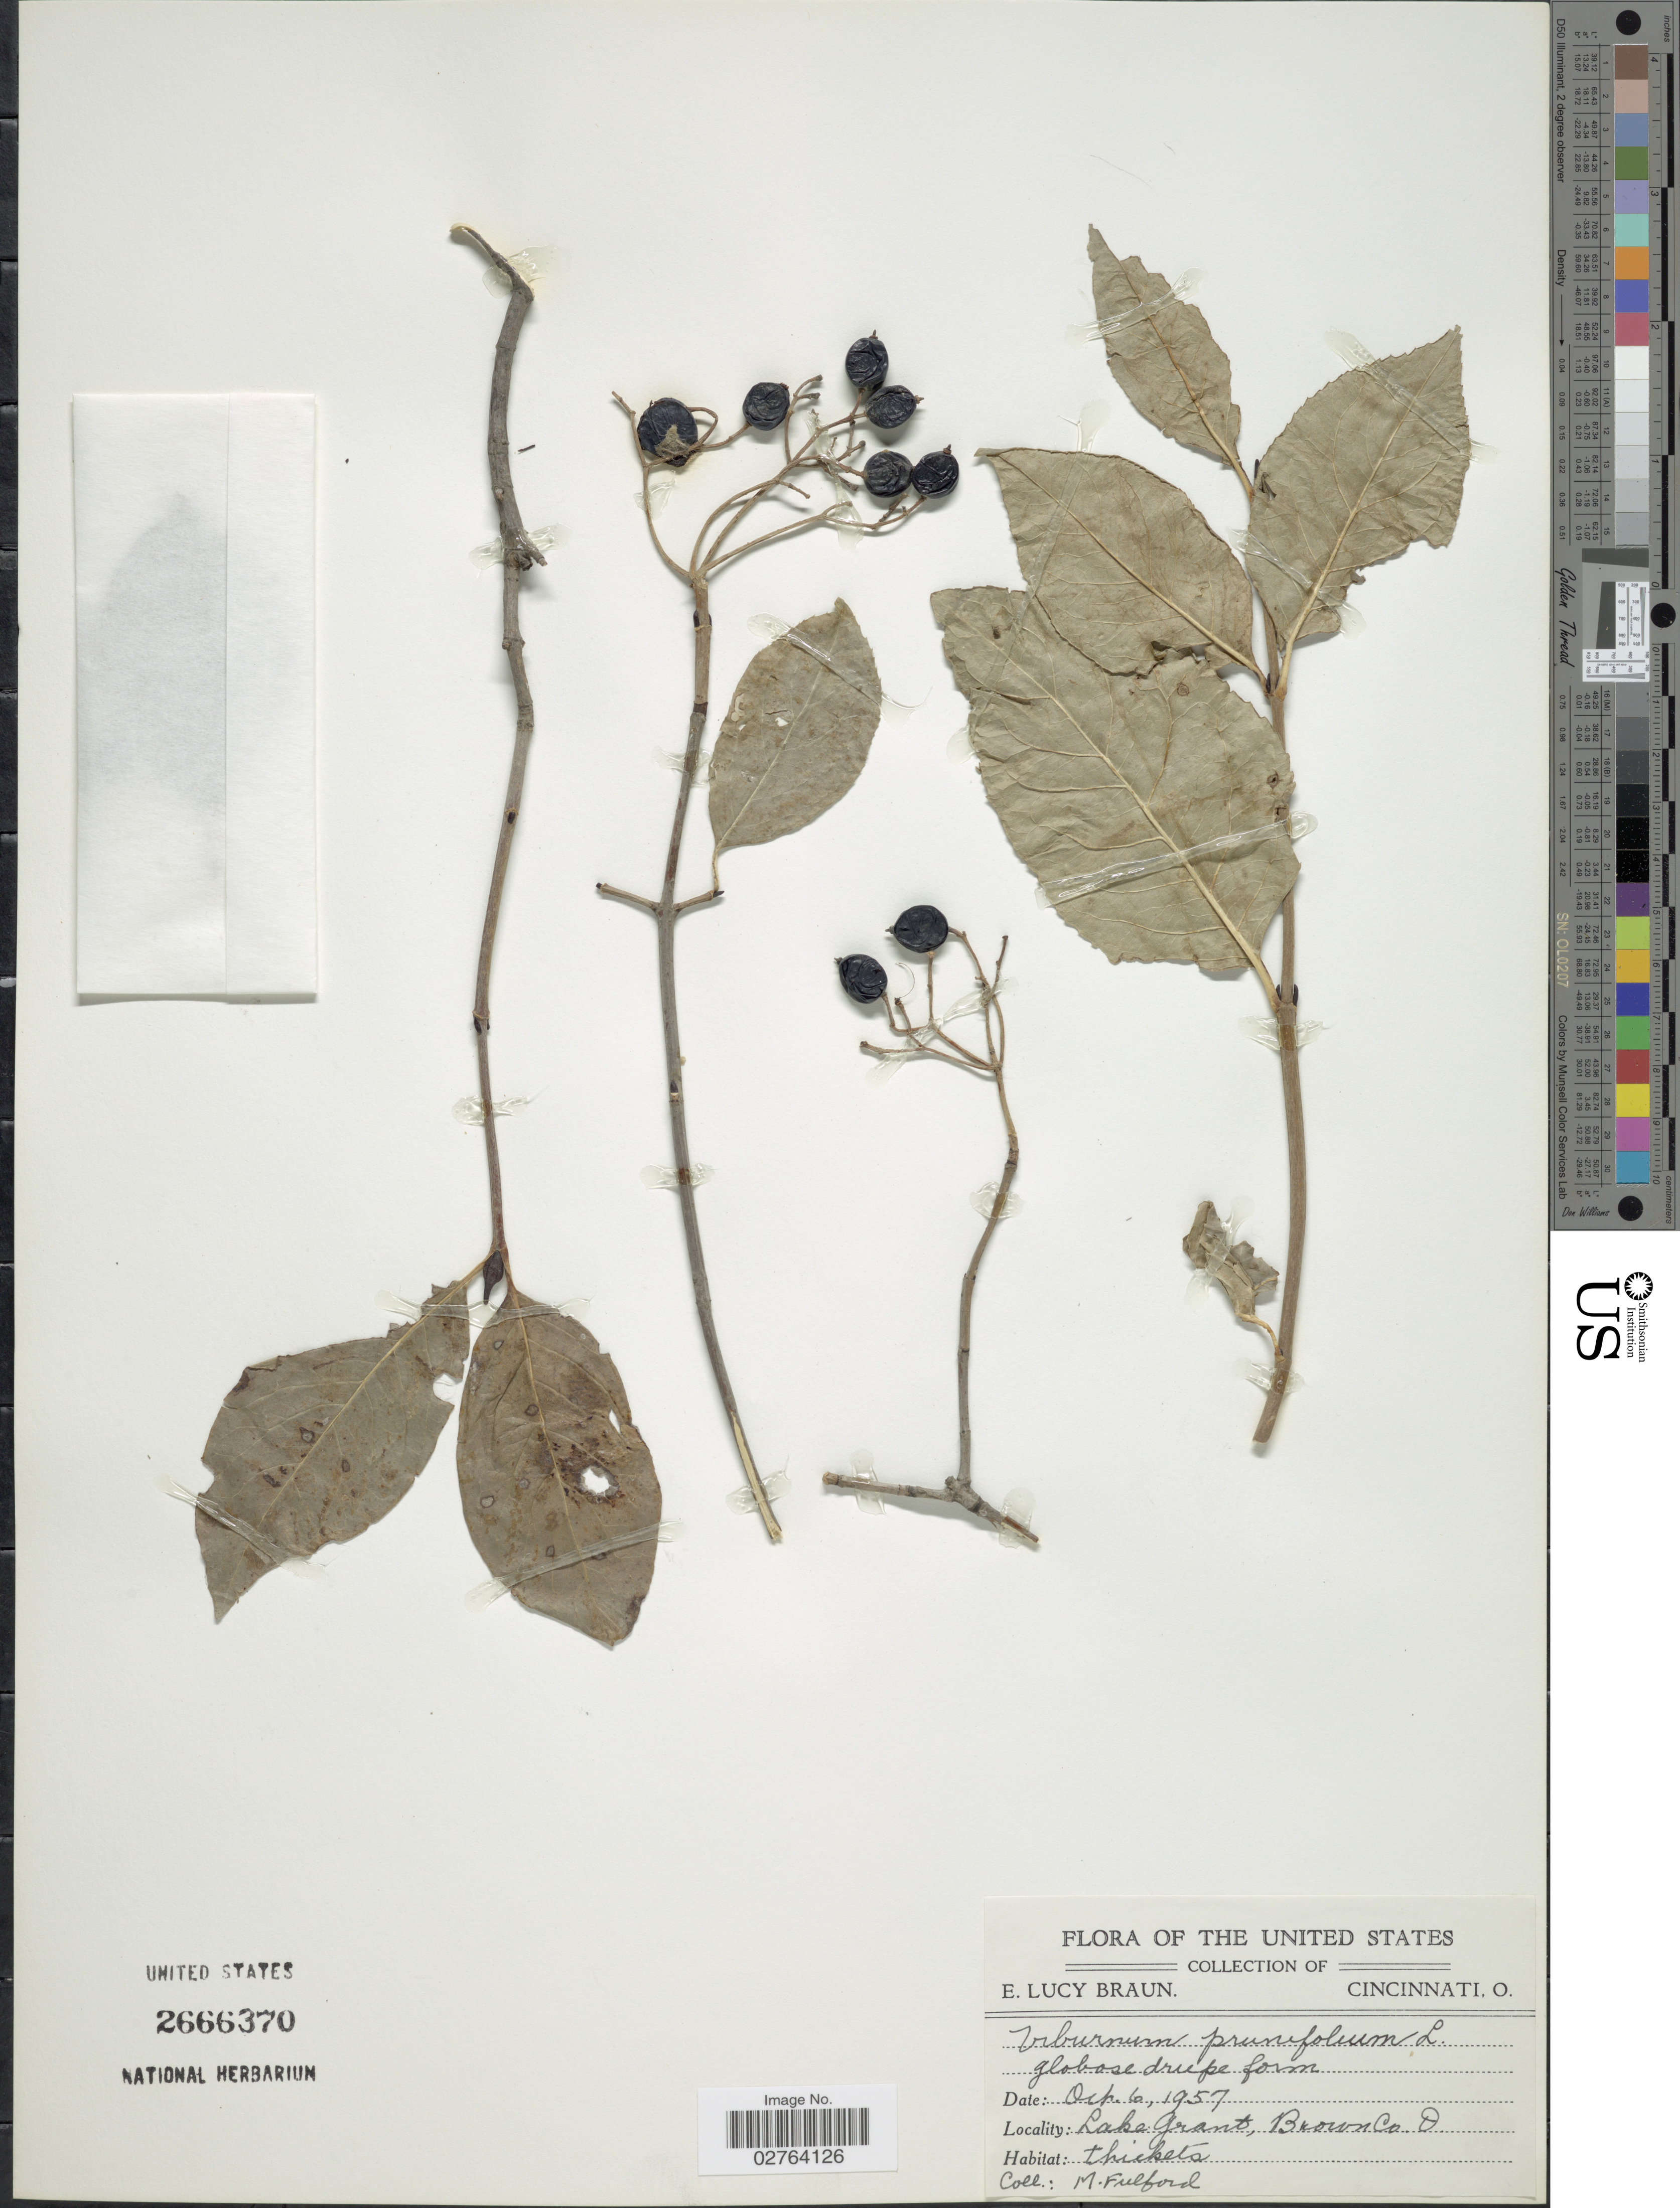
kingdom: Plantae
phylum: Tracheophyta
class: Magnoliopsida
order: Dipsacales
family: Viburnaceae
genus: Viburnum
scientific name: Viburnum prunifolium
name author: L.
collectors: M. Fulford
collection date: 1957-10-06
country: United States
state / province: Ohio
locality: Lake Grant, Brown Co.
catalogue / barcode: US 2666370